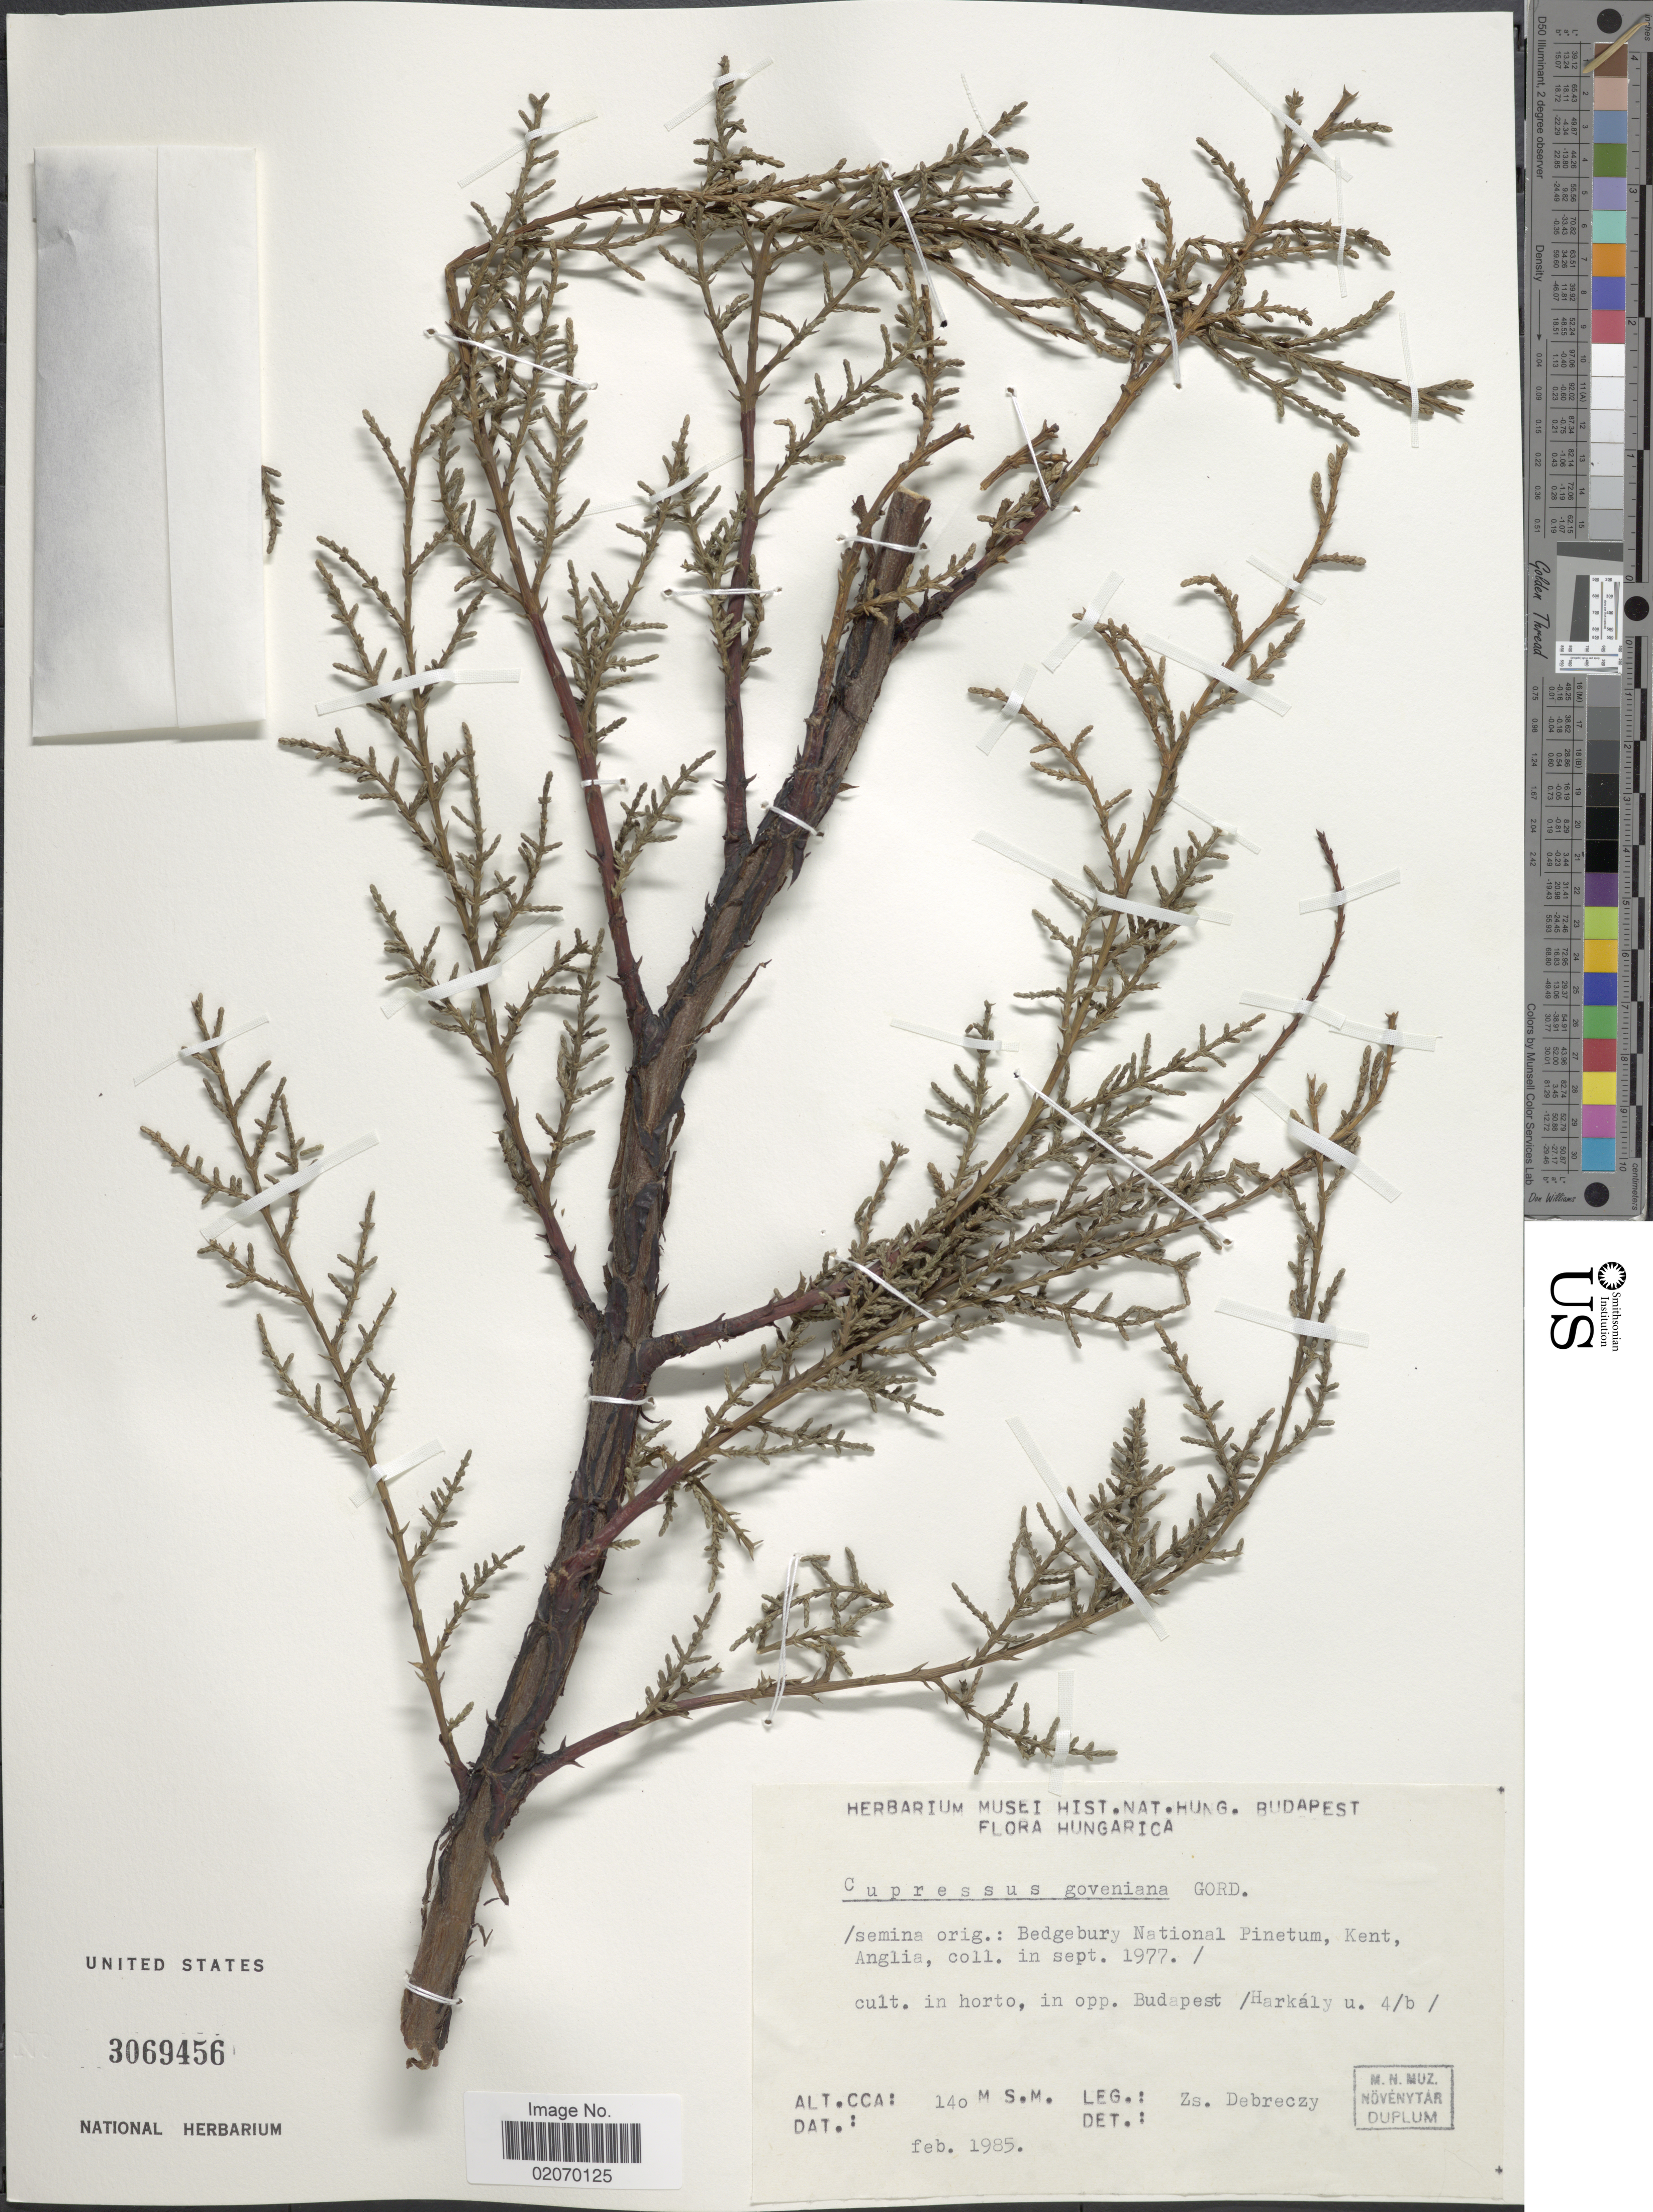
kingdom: Plantae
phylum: Tracheophyta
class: Pinopsida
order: Pinales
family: Cupressaceae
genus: Hesperocyparis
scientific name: Hesperocyparis goveniana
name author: (Gordon) Bartel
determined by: (US) Smithsonian Institution - National Museum of Natural History - Department of Botany (UNITED STATES)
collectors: Z. Debreczy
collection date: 1985-02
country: Hungary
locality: Budapest/Harkaly u 4/b.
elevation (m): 140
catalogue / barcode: US 3069456